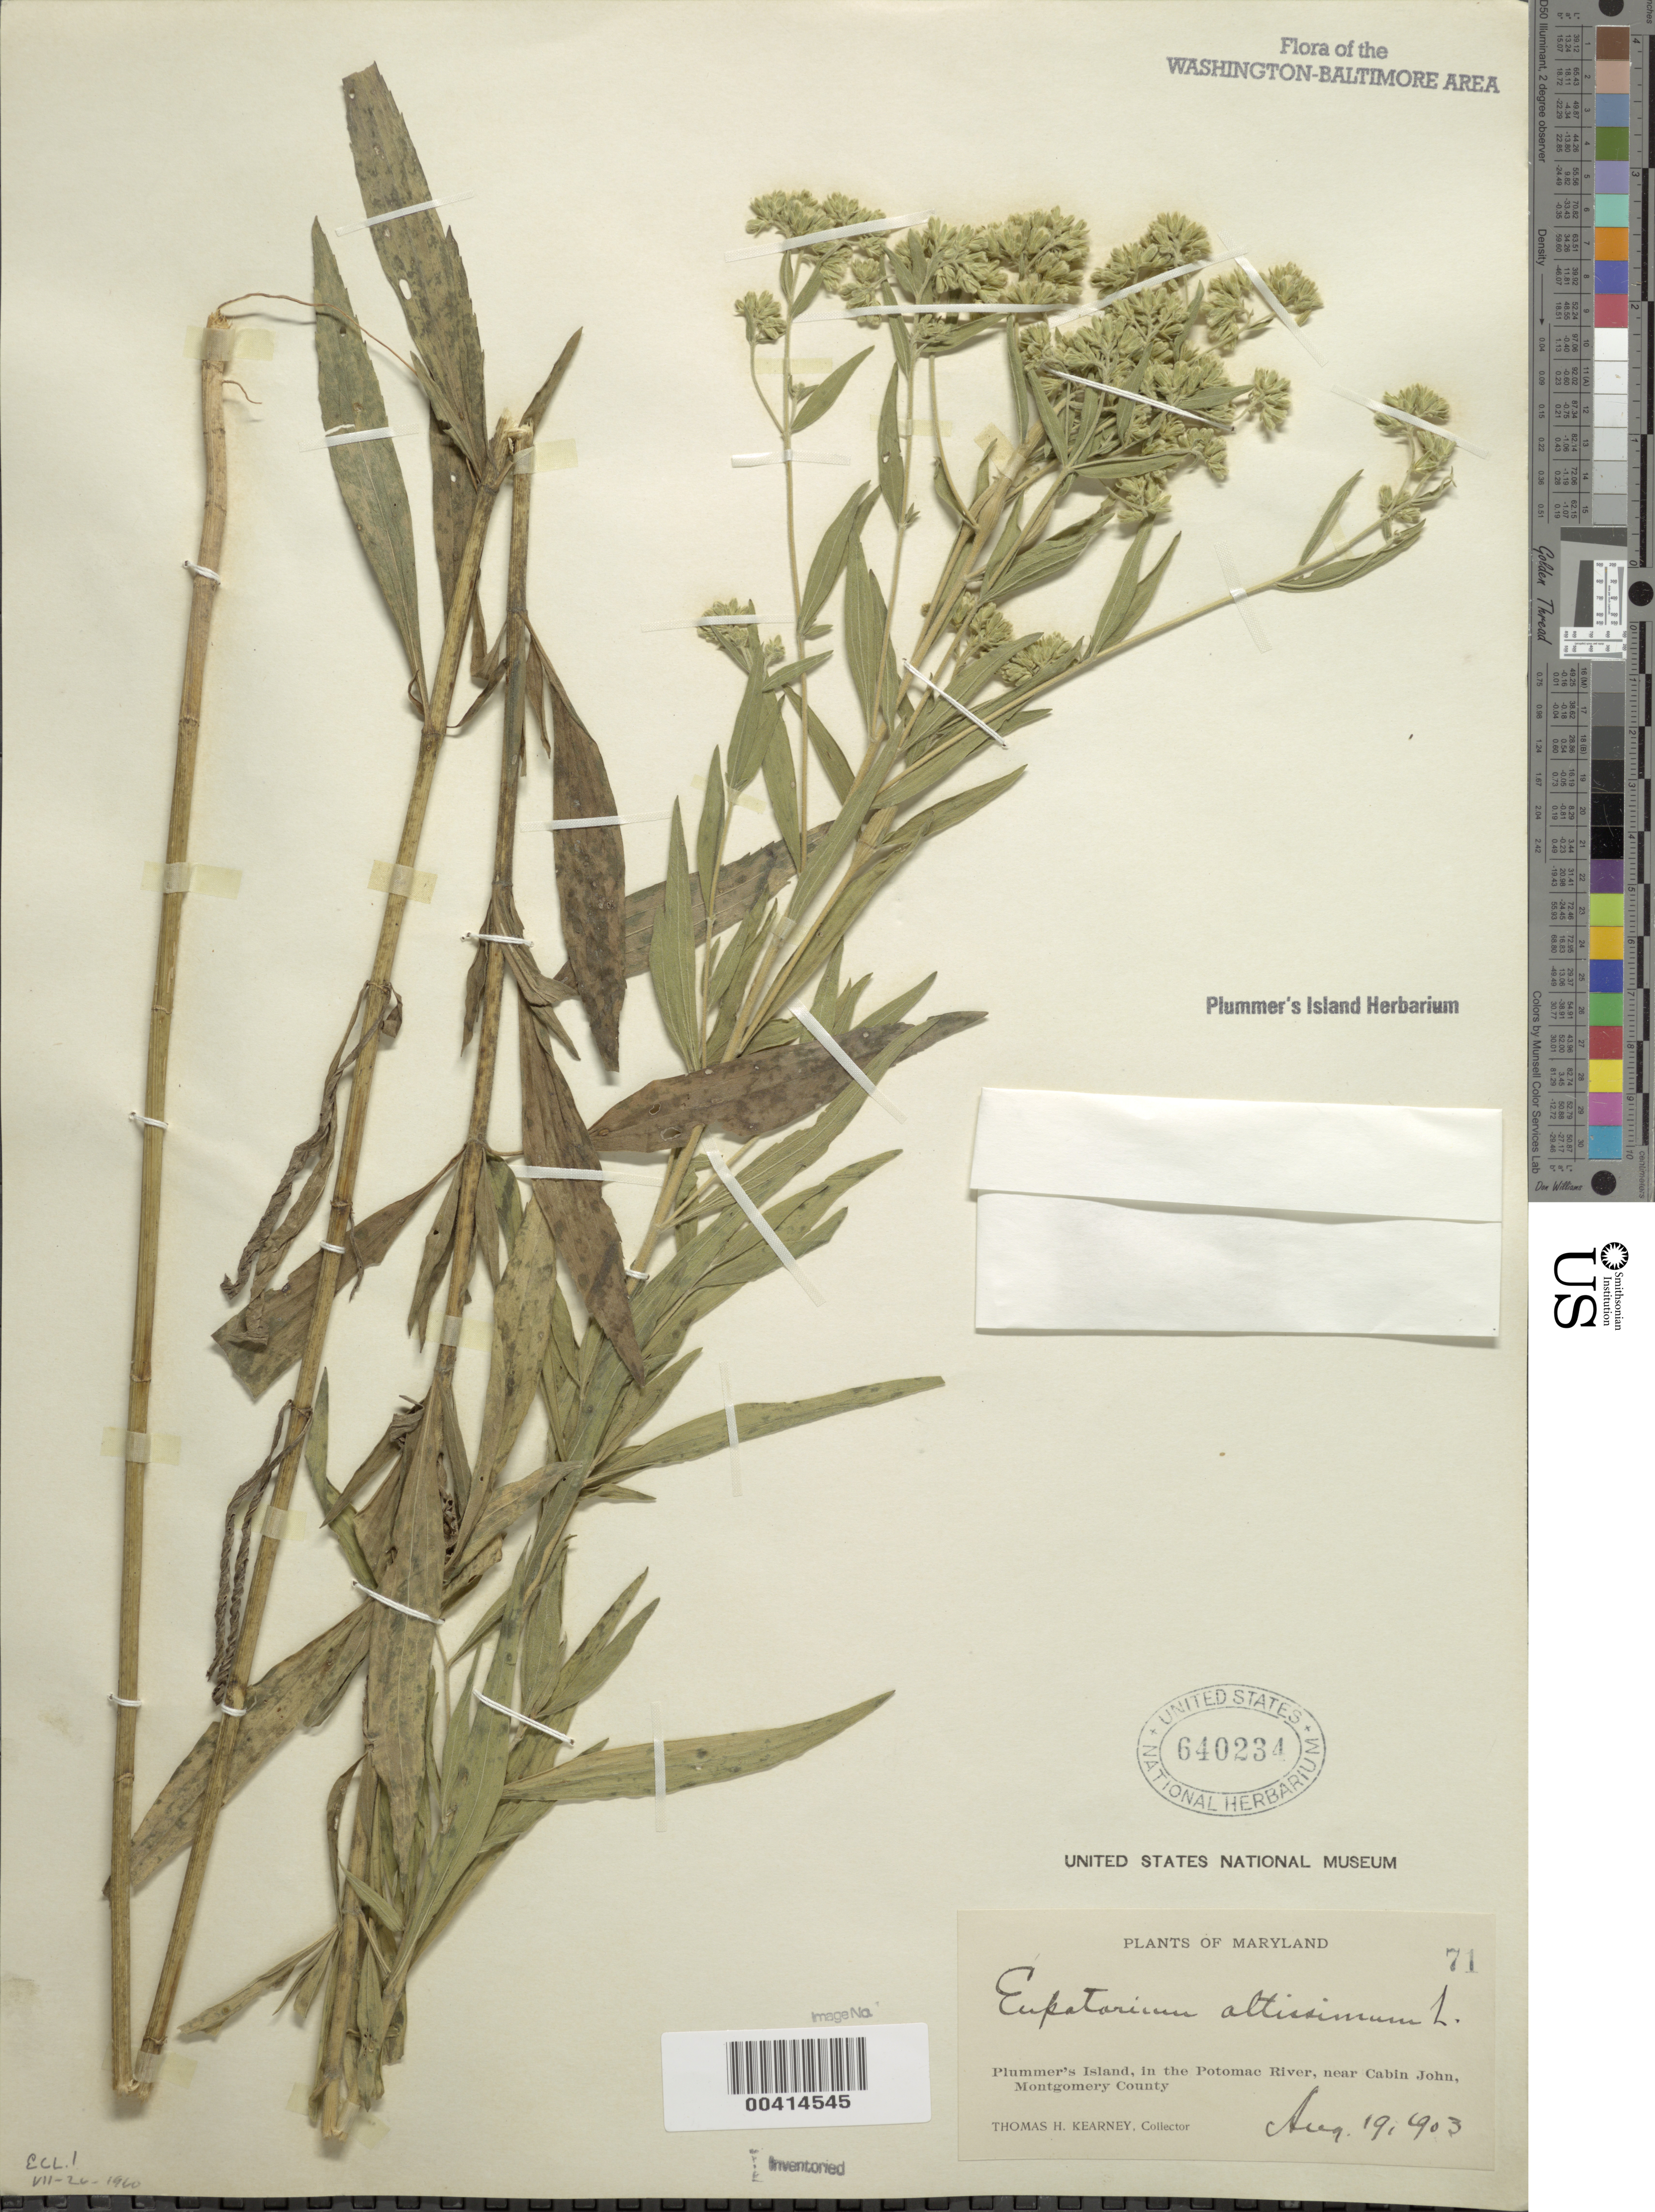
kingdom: Plantae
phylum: Tracheophyta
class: Magnoliopsida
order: Asterales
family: Asteraceae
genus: Eupatorium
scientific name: Eupatorium altissimum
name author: L.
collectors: T. H. Kearney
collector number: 71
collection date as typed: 19 Aug 1903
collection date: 1903-08-19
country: United States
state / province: Maryland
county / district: Montgomery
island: Plummers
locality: Plummer's Island C. & O. Canal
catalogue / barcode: US 640234